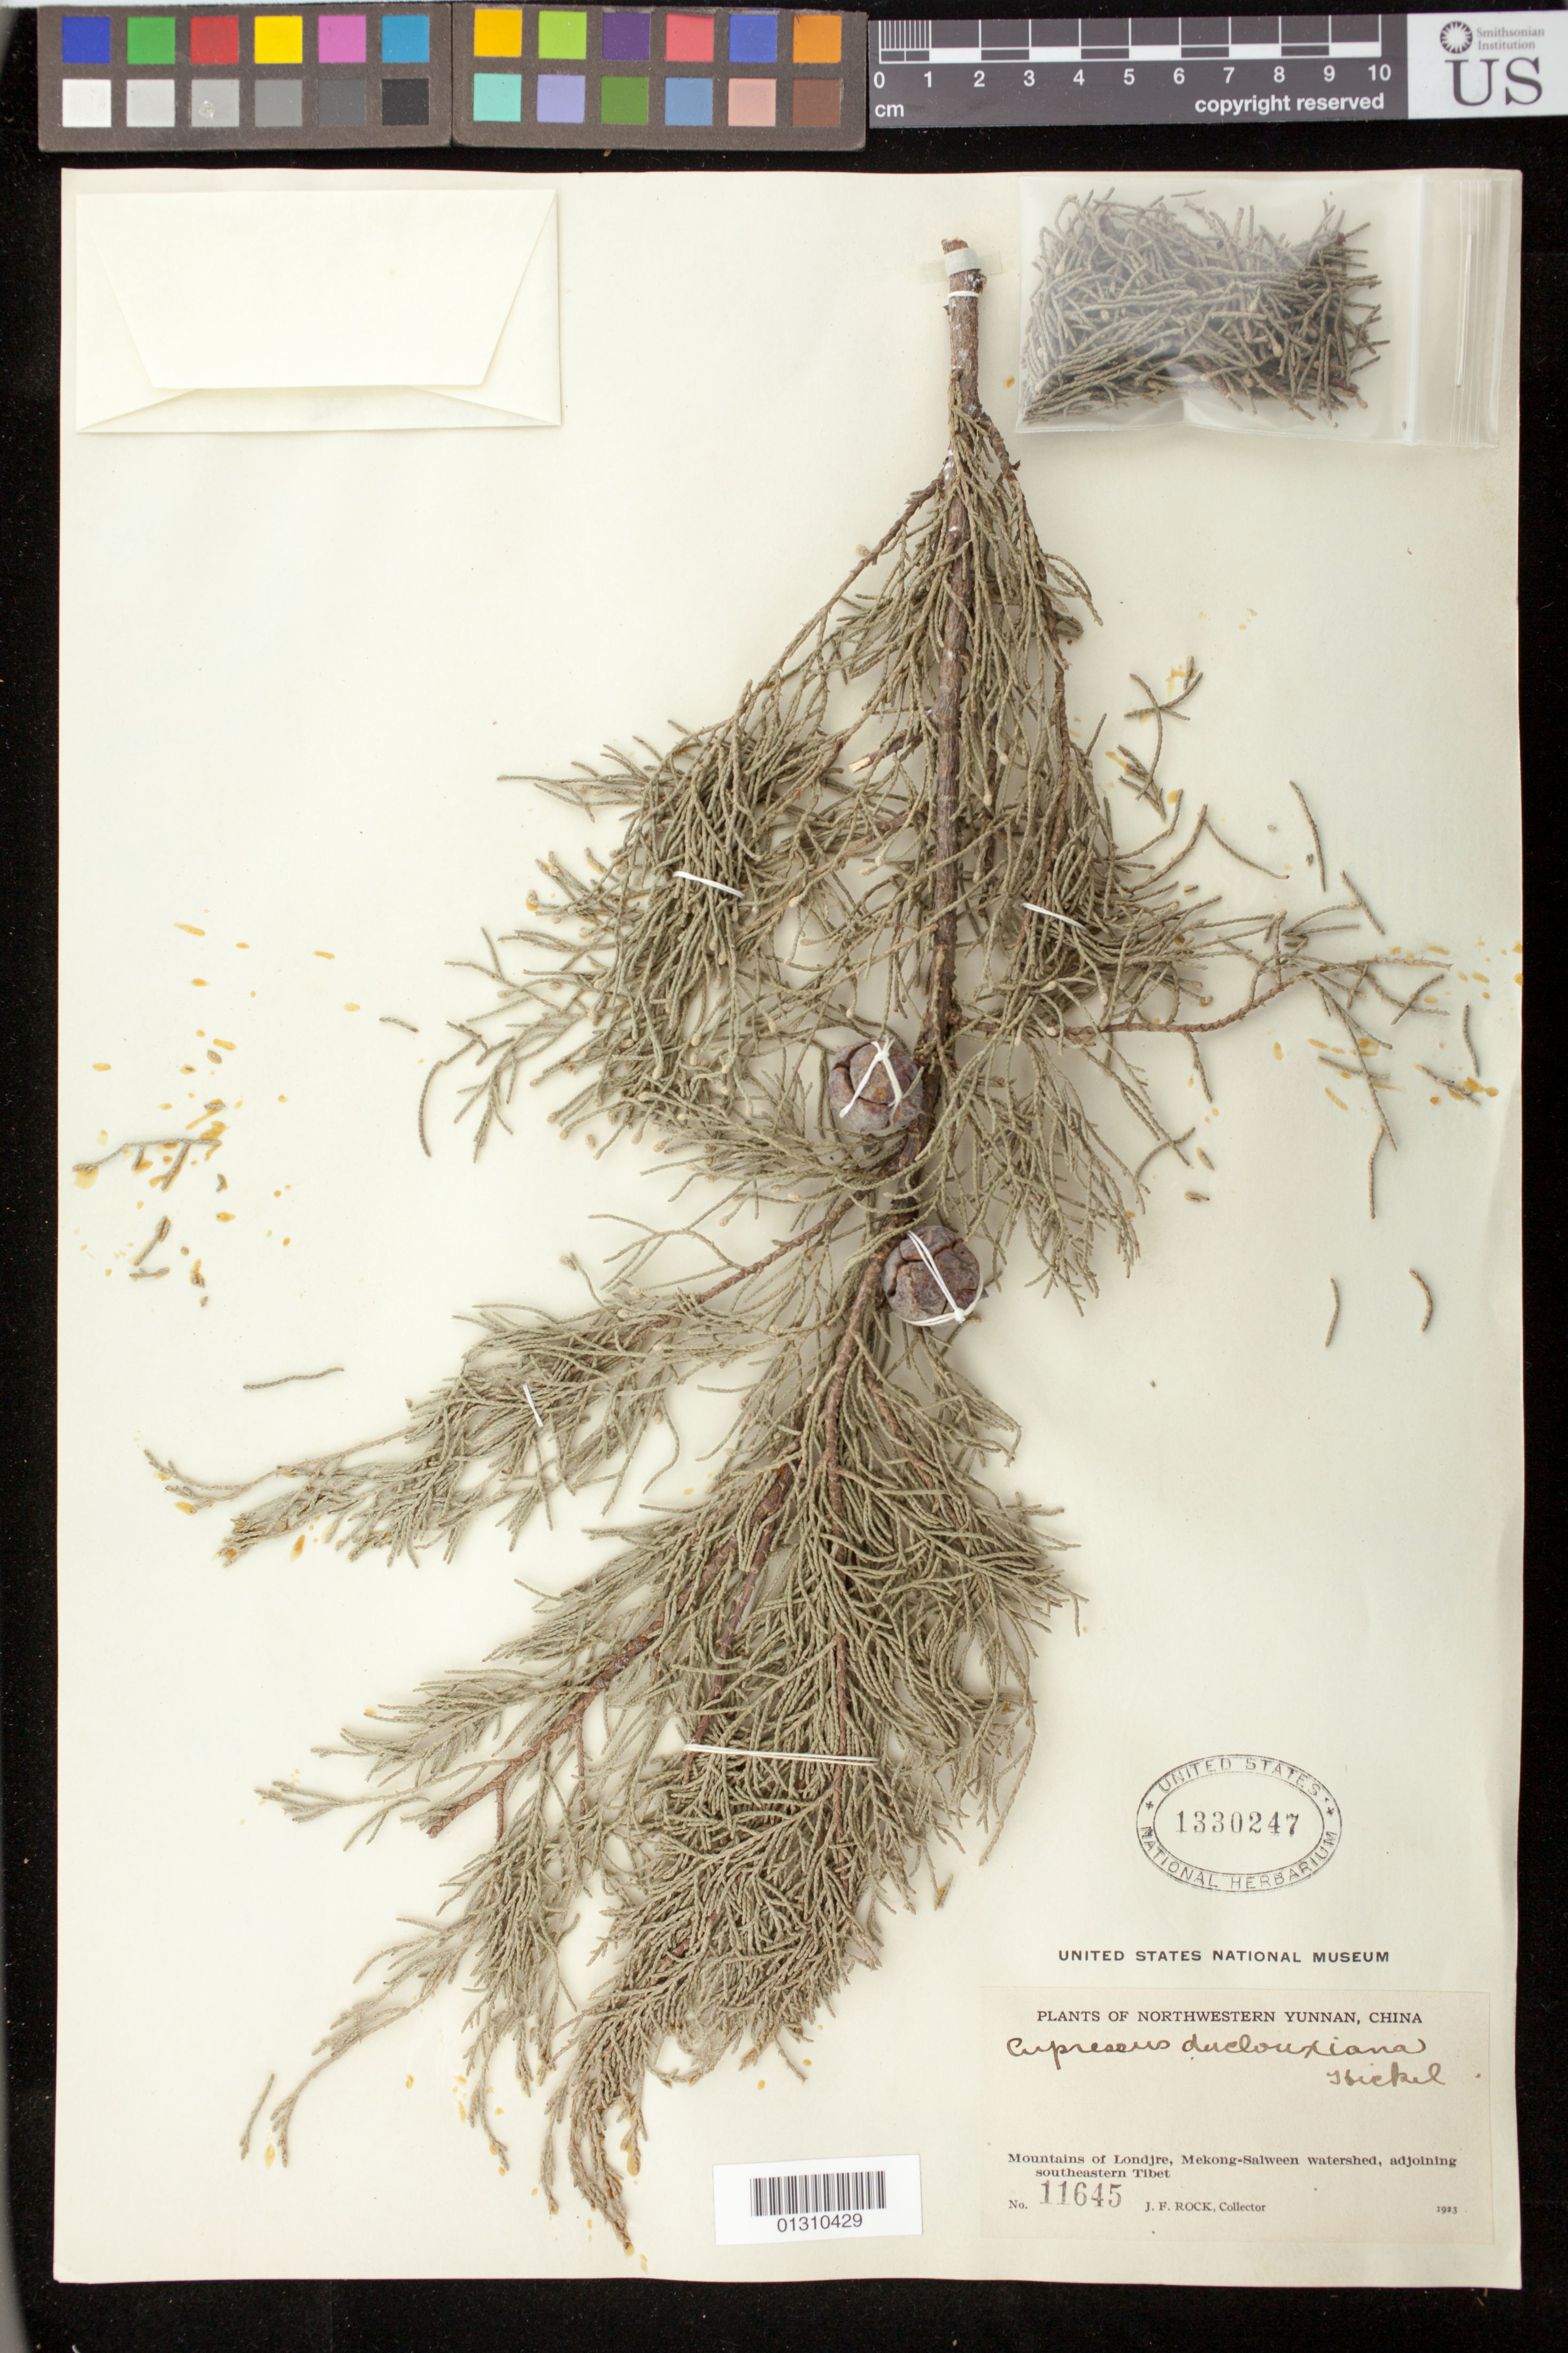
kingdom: Plantae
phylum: Tracheophyta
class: Pinopsida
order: Pinales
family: Cupressaceae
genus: Cupressus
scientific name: Cupressus duclouxiana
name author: Hickel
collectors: J. F. Rock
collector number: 11645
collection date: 1923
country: China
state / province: Yunnan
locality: Mountains of Londjre, Mekong-Salween watershed, adjoining southeastern Tibet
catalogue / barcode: US 1330247